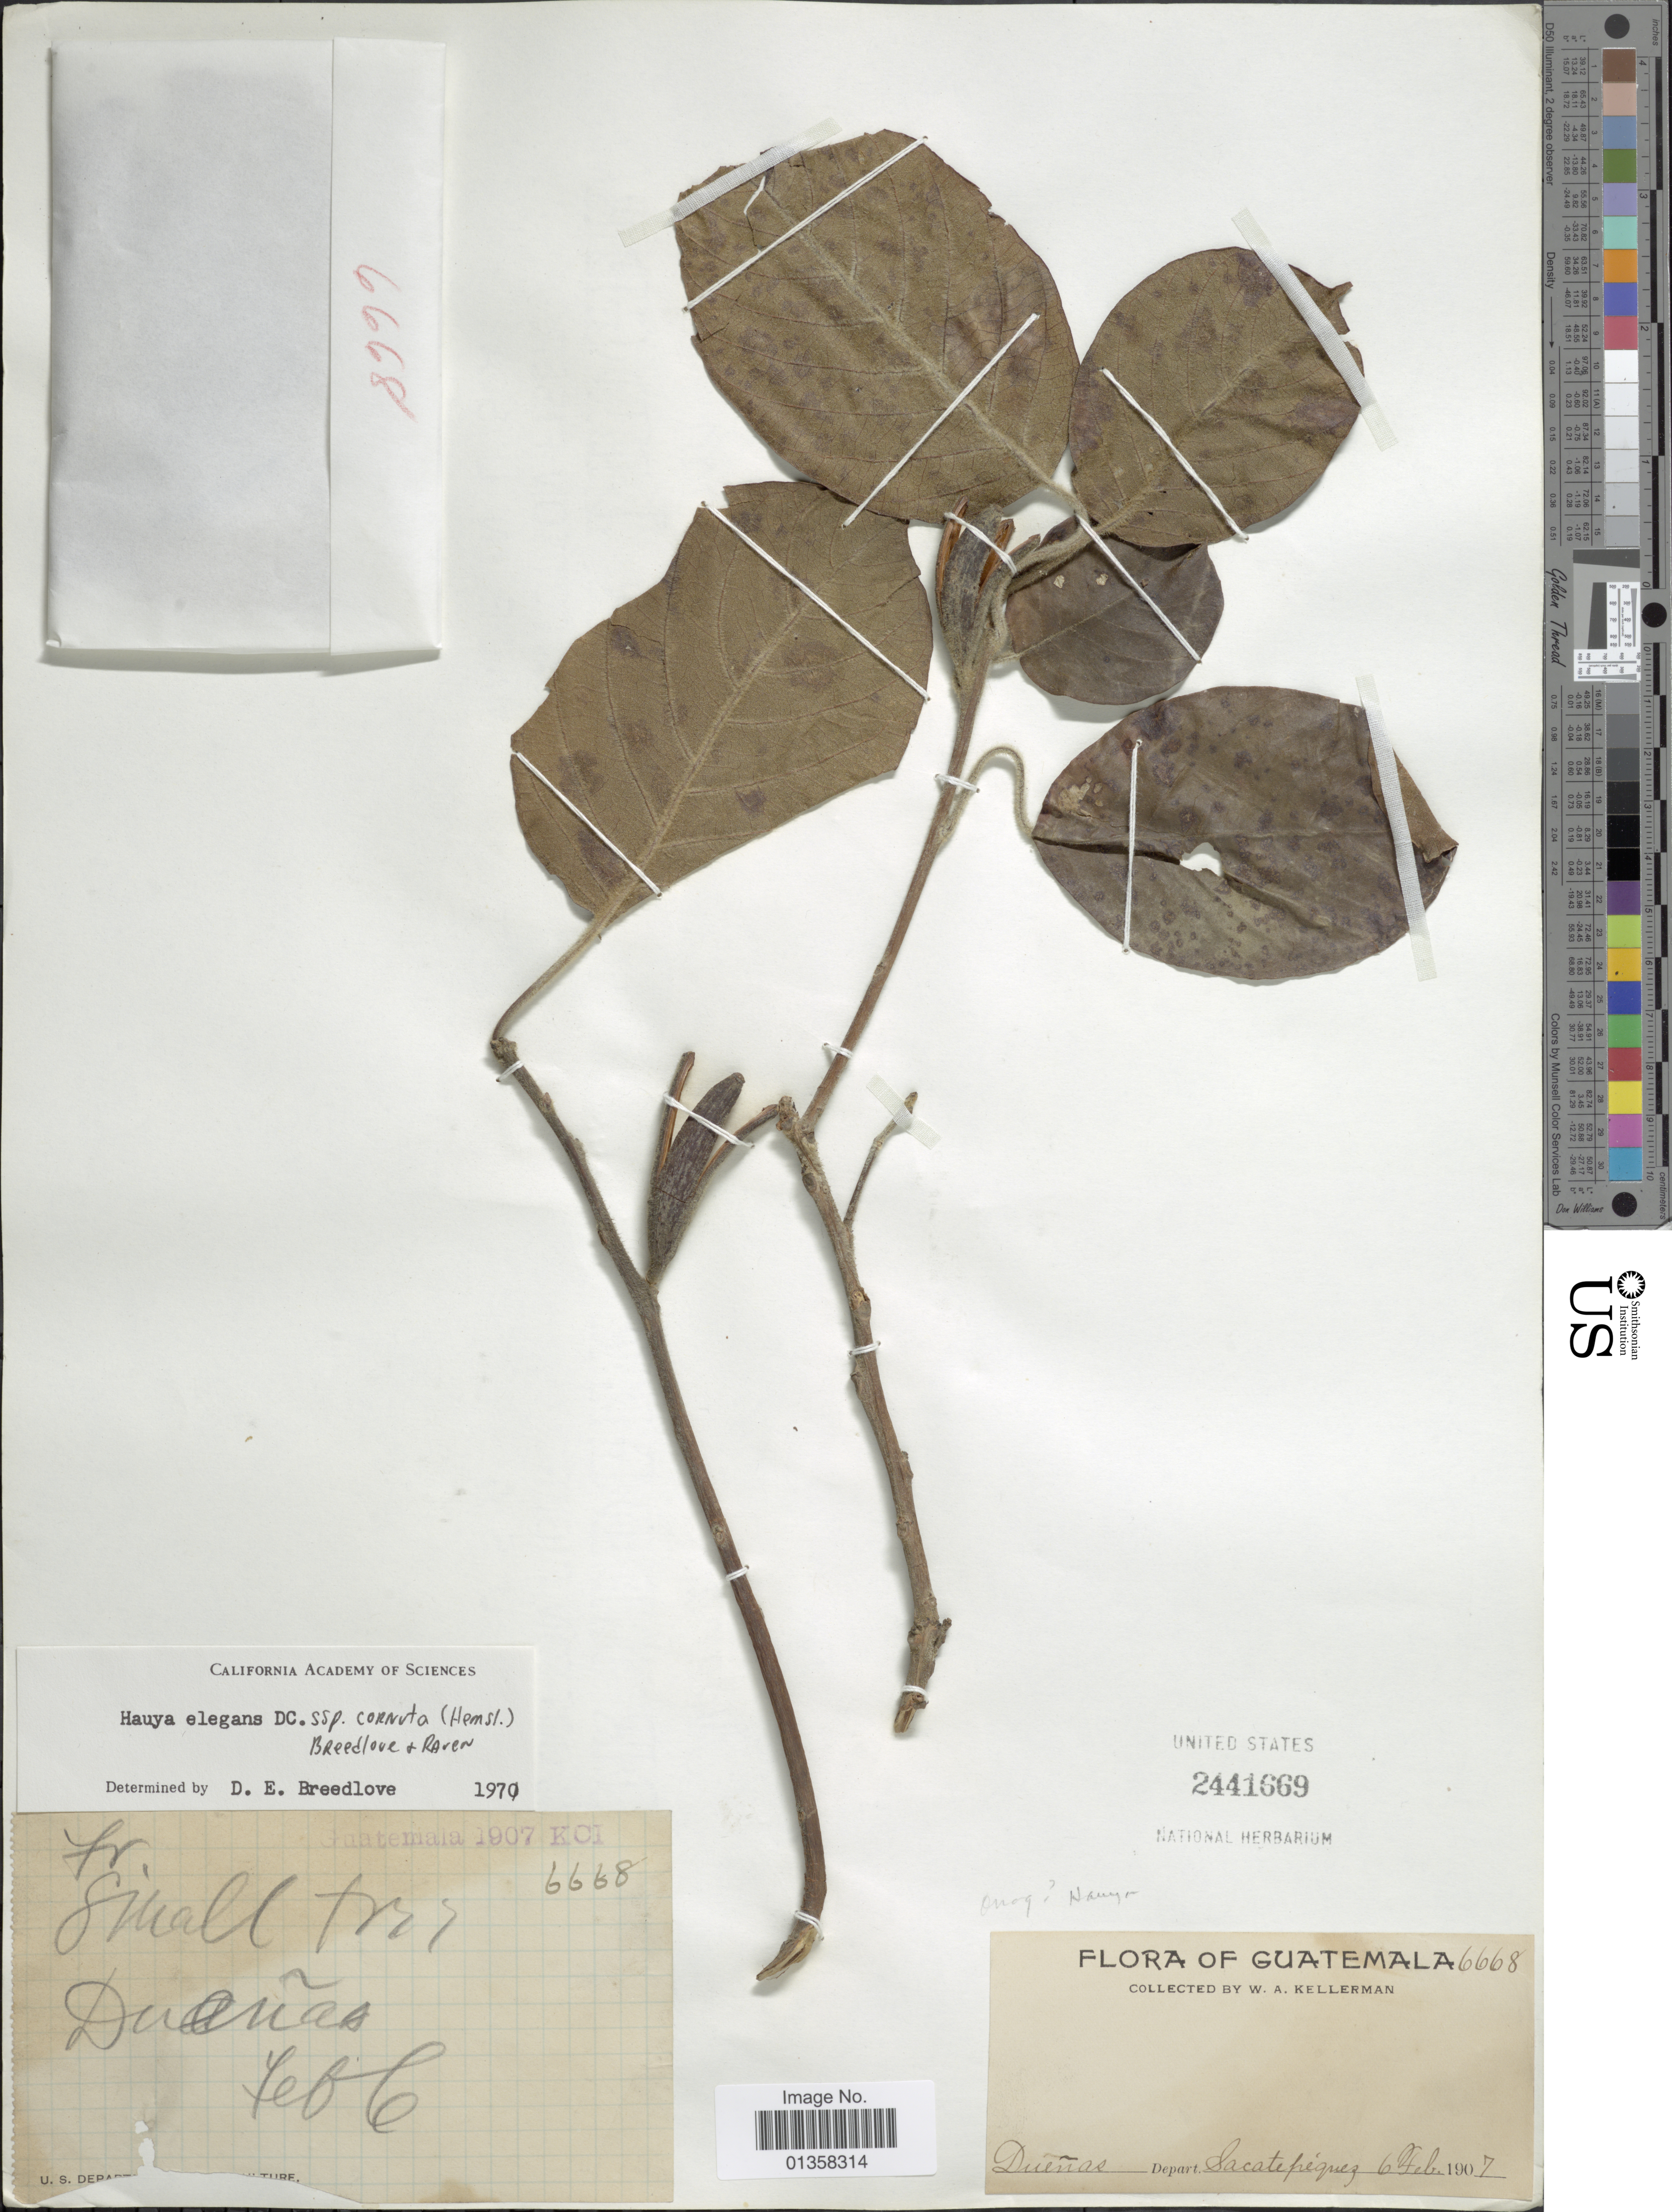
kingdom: Plantae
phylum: Tracheophyta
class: Magnoliopsida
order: Myrtales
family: Onagraceae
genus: Ludwigia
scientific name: Ludwigia hyssopifolia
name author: (G. Don) Exell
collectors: W. Kellerman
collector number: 6668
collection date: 1907-02-06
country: Guatemala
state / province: Sacatepéquez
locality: Dueñas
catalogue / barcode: US 2441669